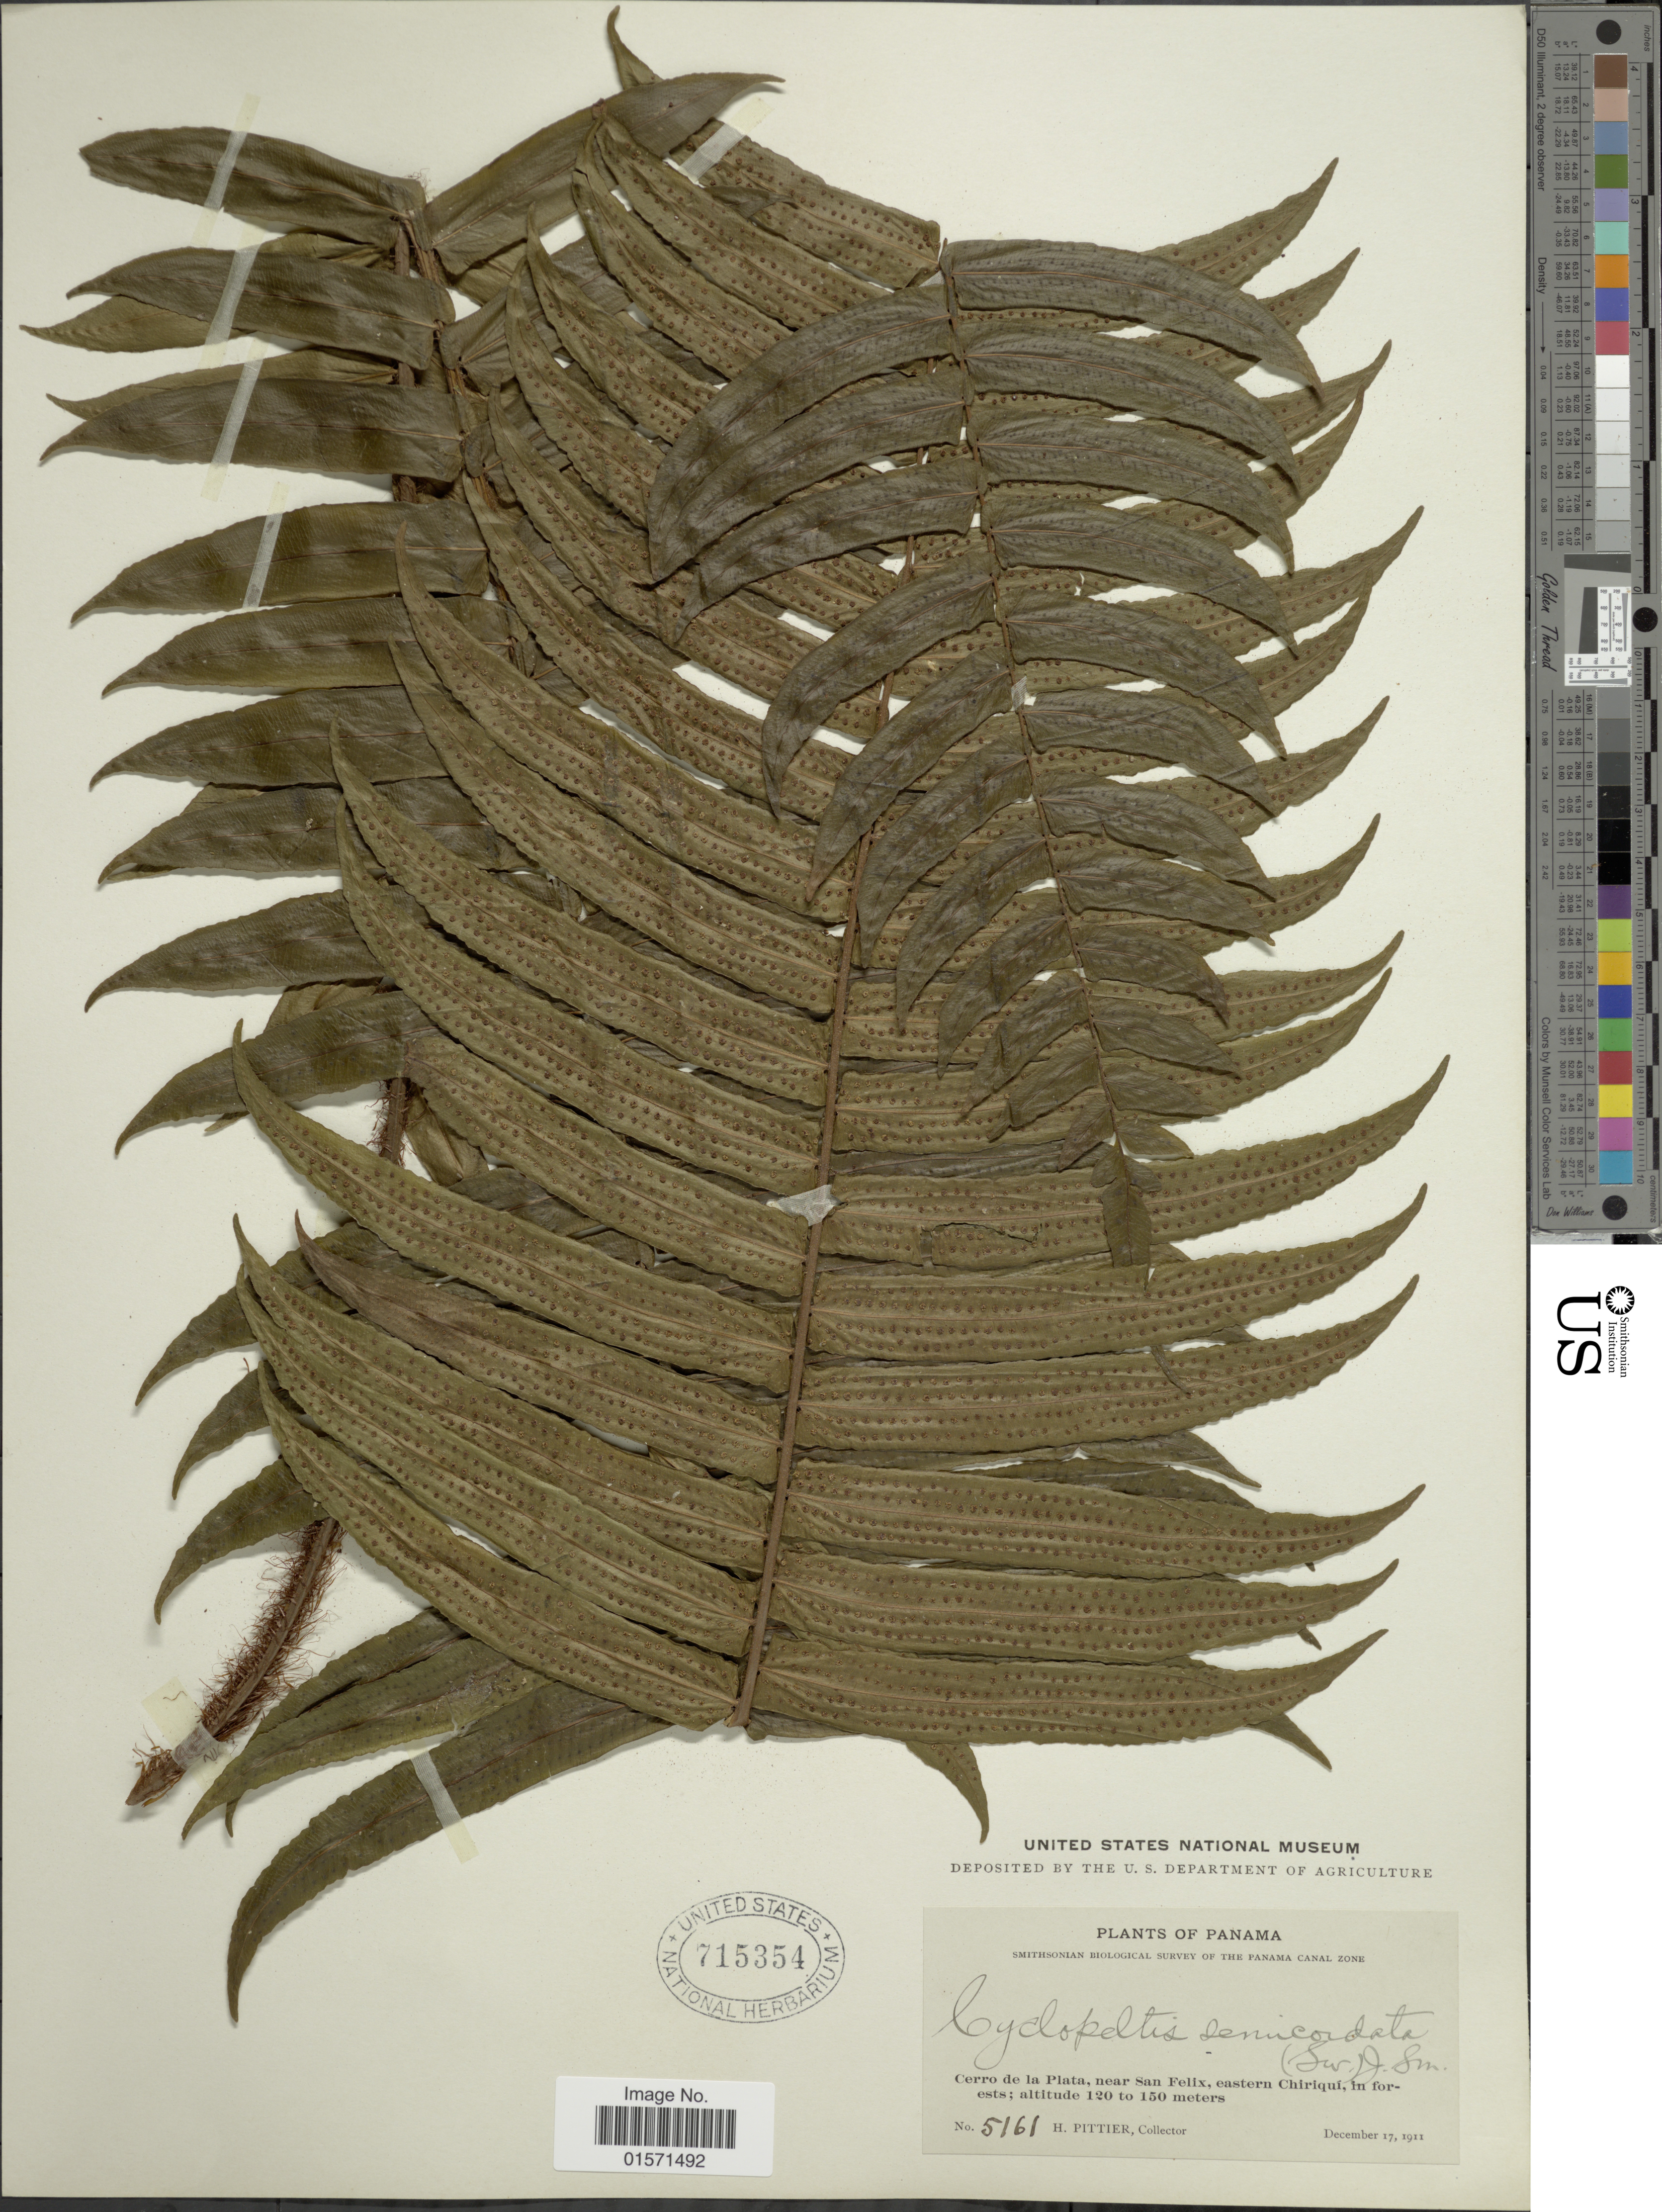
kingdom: Plantae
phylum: Tracheophyta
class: Polypodiopsida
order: Polypodiales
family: Lomariopsidaceae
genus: Cyclopeltis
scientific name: Cyclopeltis semicordata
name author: (Sw.) J. Sm.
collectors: H. F. Pittier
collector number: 5161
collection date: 1911-12-17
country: Panama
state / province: Chiriqui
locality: Cerro de la Plata, near San Felix, eastern Chiriqui, in forests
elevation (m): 120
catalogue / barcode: US 715354